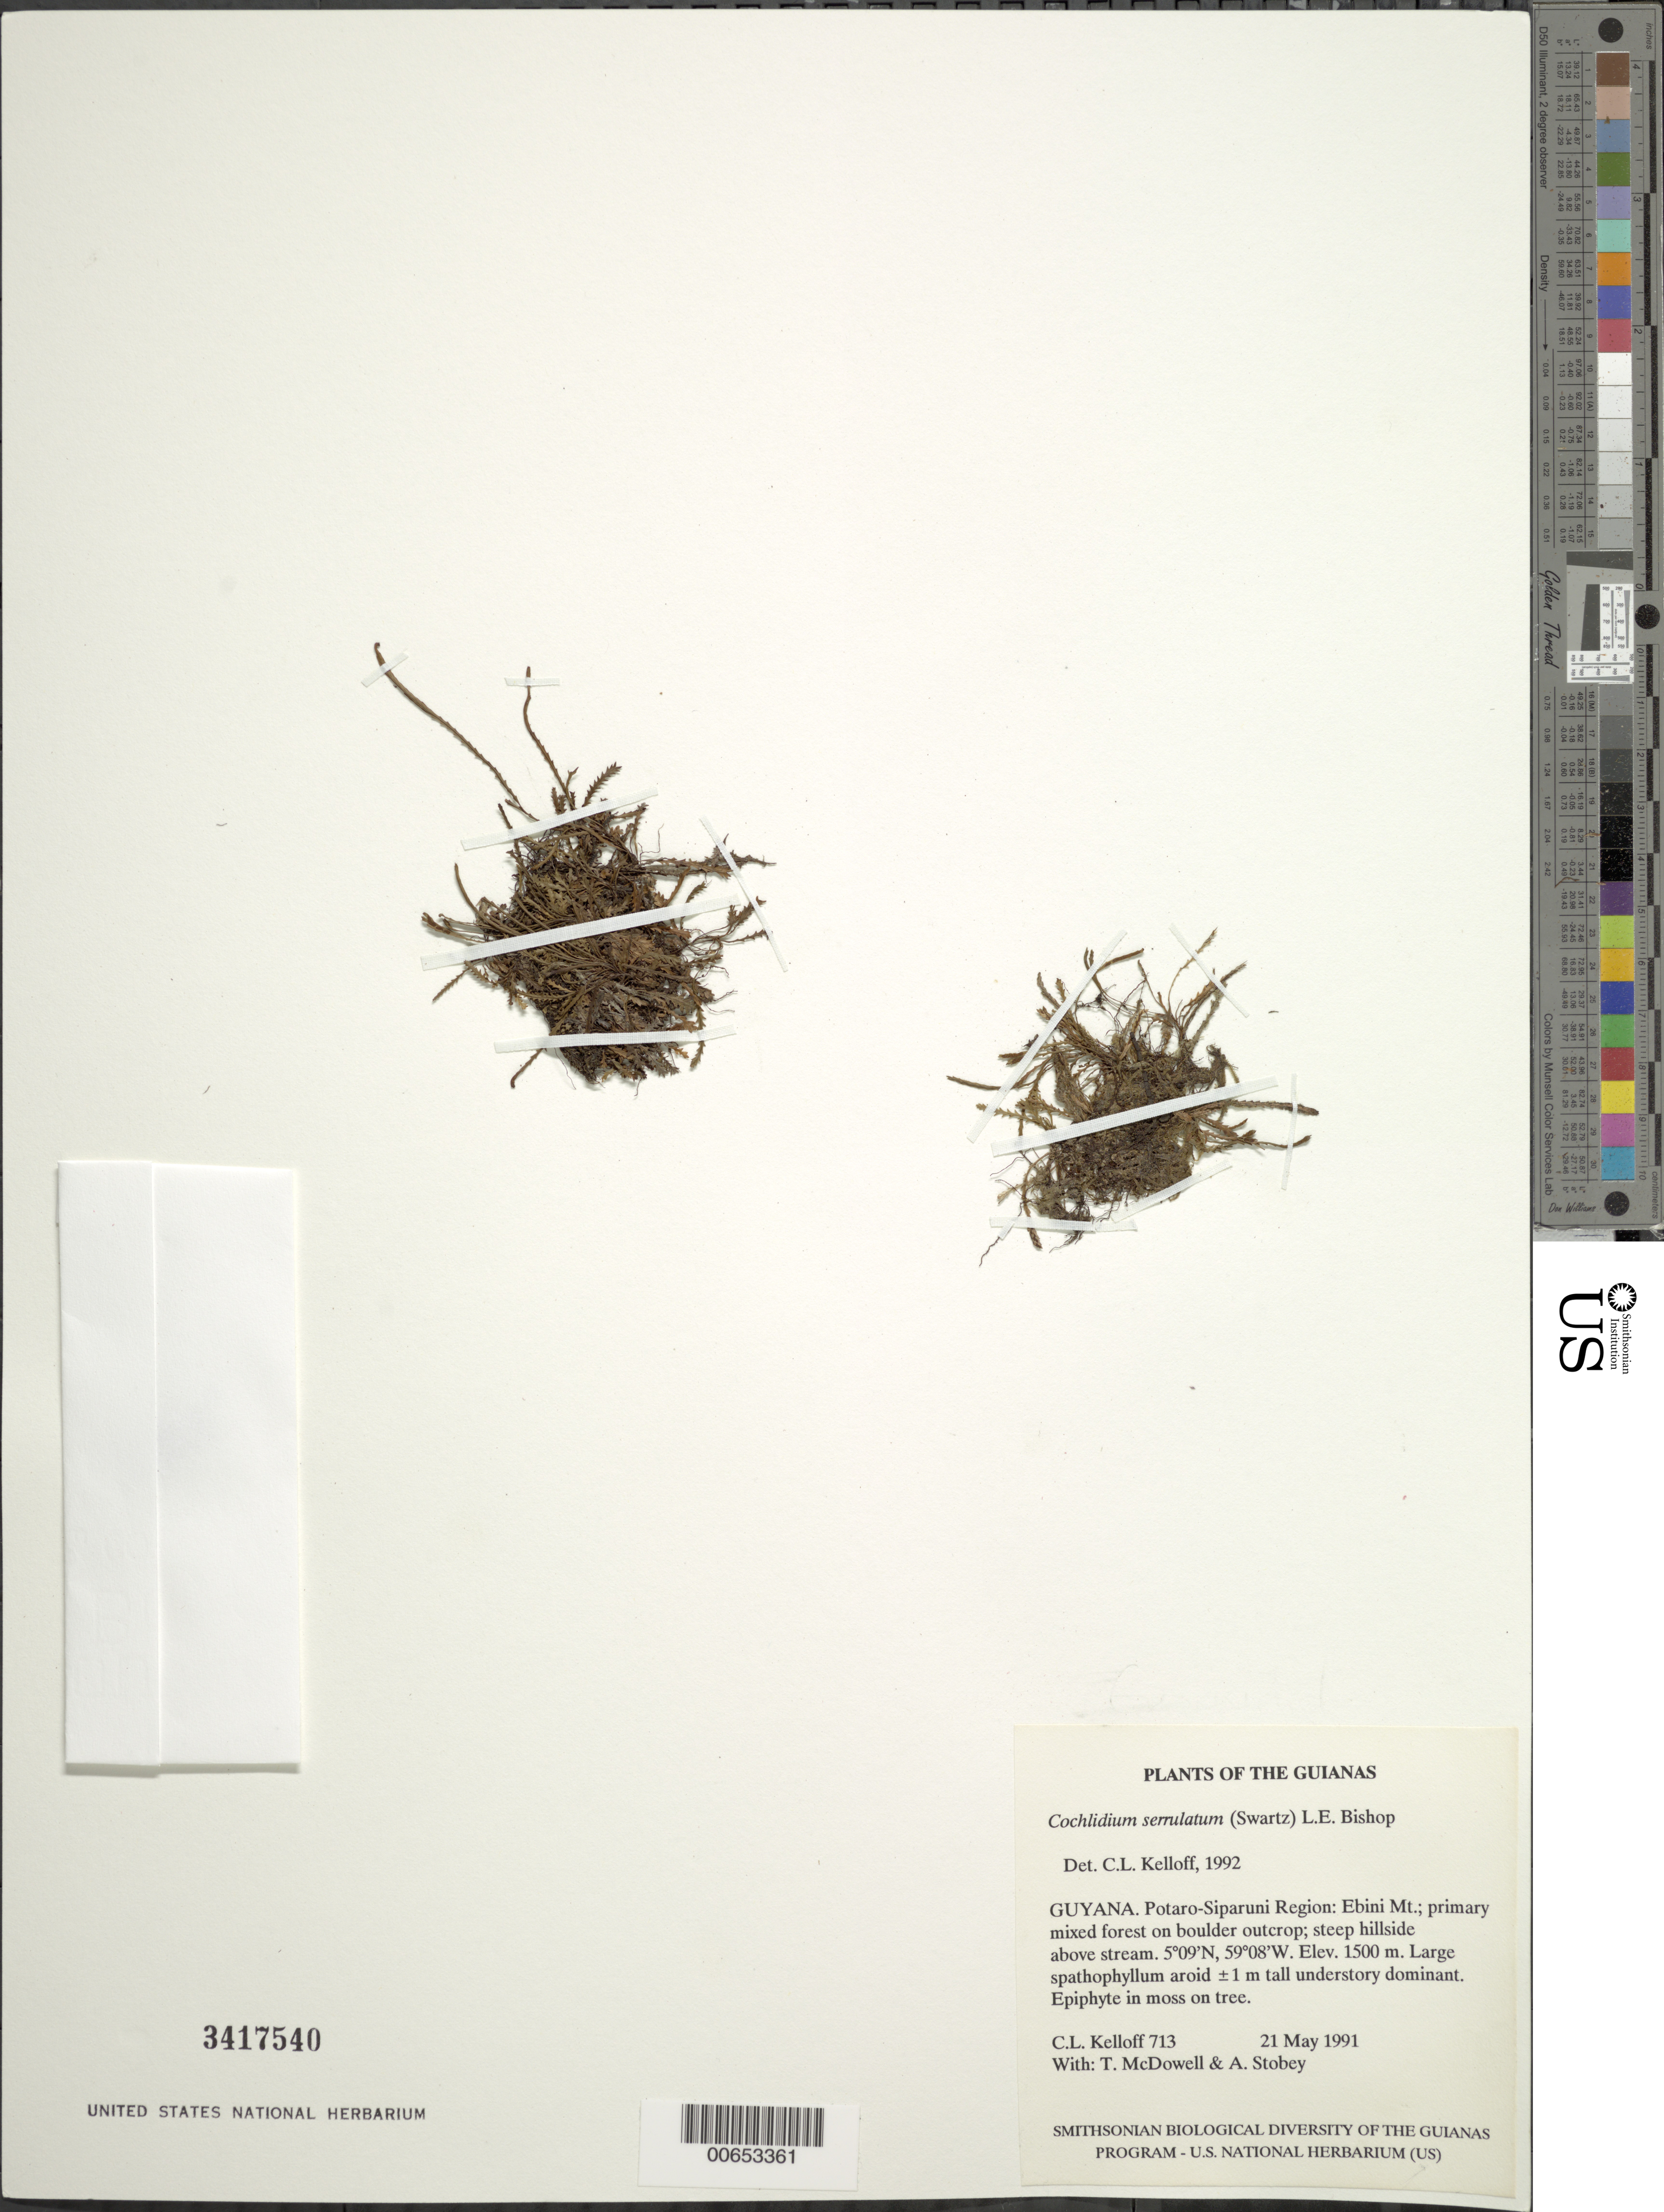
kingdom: Plantae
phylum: Tracheophyta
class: Polypodiopsida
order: Polypodiales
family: Polypodiaceae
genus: Cochlidium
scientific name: Cochlidium serrulatum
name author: (Sw.) L.E. Bishop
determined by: Kelloff, Carol L., (US), Smithsonian Institution - National Museum of Natural History (UNITED STATES)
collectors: C. L. Kelloff, T. McDowell & A. Stobey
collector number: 713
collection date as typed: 21 May 1991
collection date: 1991-05-21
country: Guyana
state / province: Potaro-Siparuni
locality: Ebini Mt.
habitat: Primary mixed forest on boulder outcrop, steep hillside above stream; lg. aroid ±lm tall dominates understory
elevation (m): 485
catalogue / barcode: US 3417540